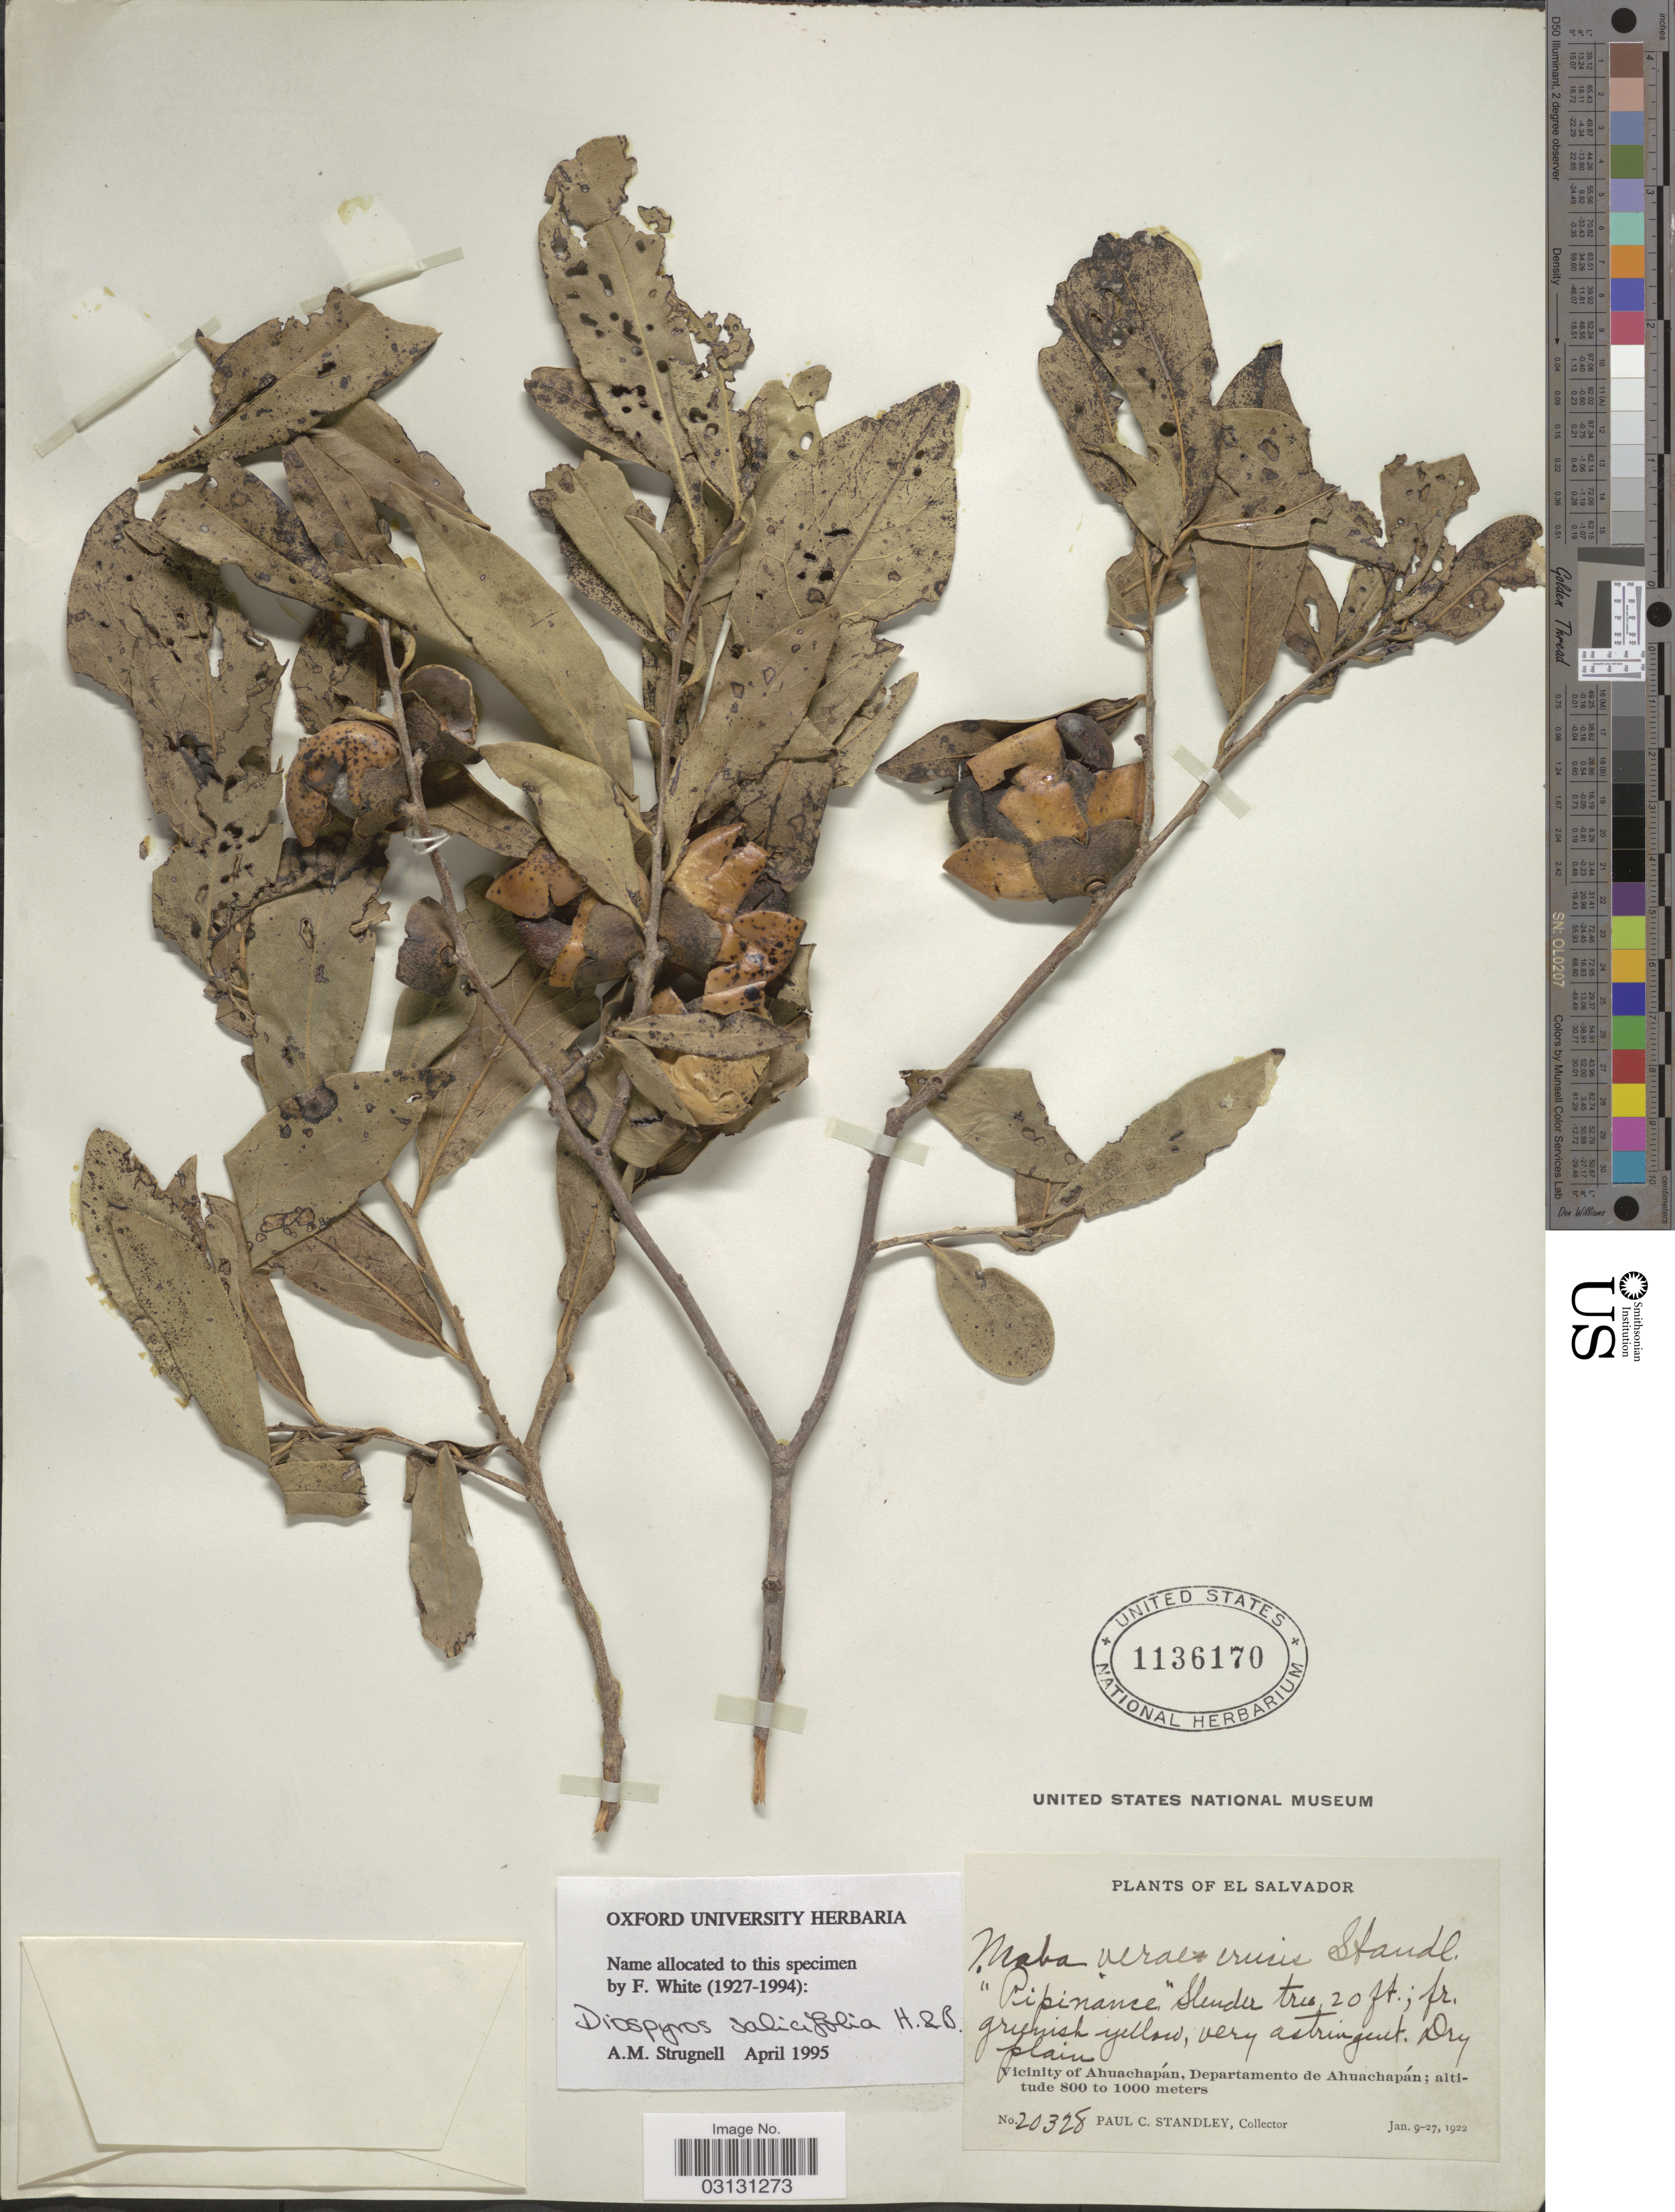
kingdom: Plantae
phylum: Tracheophyta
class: Magnoliopsida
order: Ericales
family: Ebenaceae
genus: Diospyros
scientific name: Diospyros salicifolia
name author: Humb. & Bonpl. ex Willd.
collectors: P. C. Standley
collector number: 20328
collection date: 1922-01-09/1922-01-27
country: El Salvador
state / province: Ahuachapan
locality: Vicinity of Ahuachapán, Departamento de Ahuachapán.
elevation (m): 800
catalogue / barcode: US 1136170